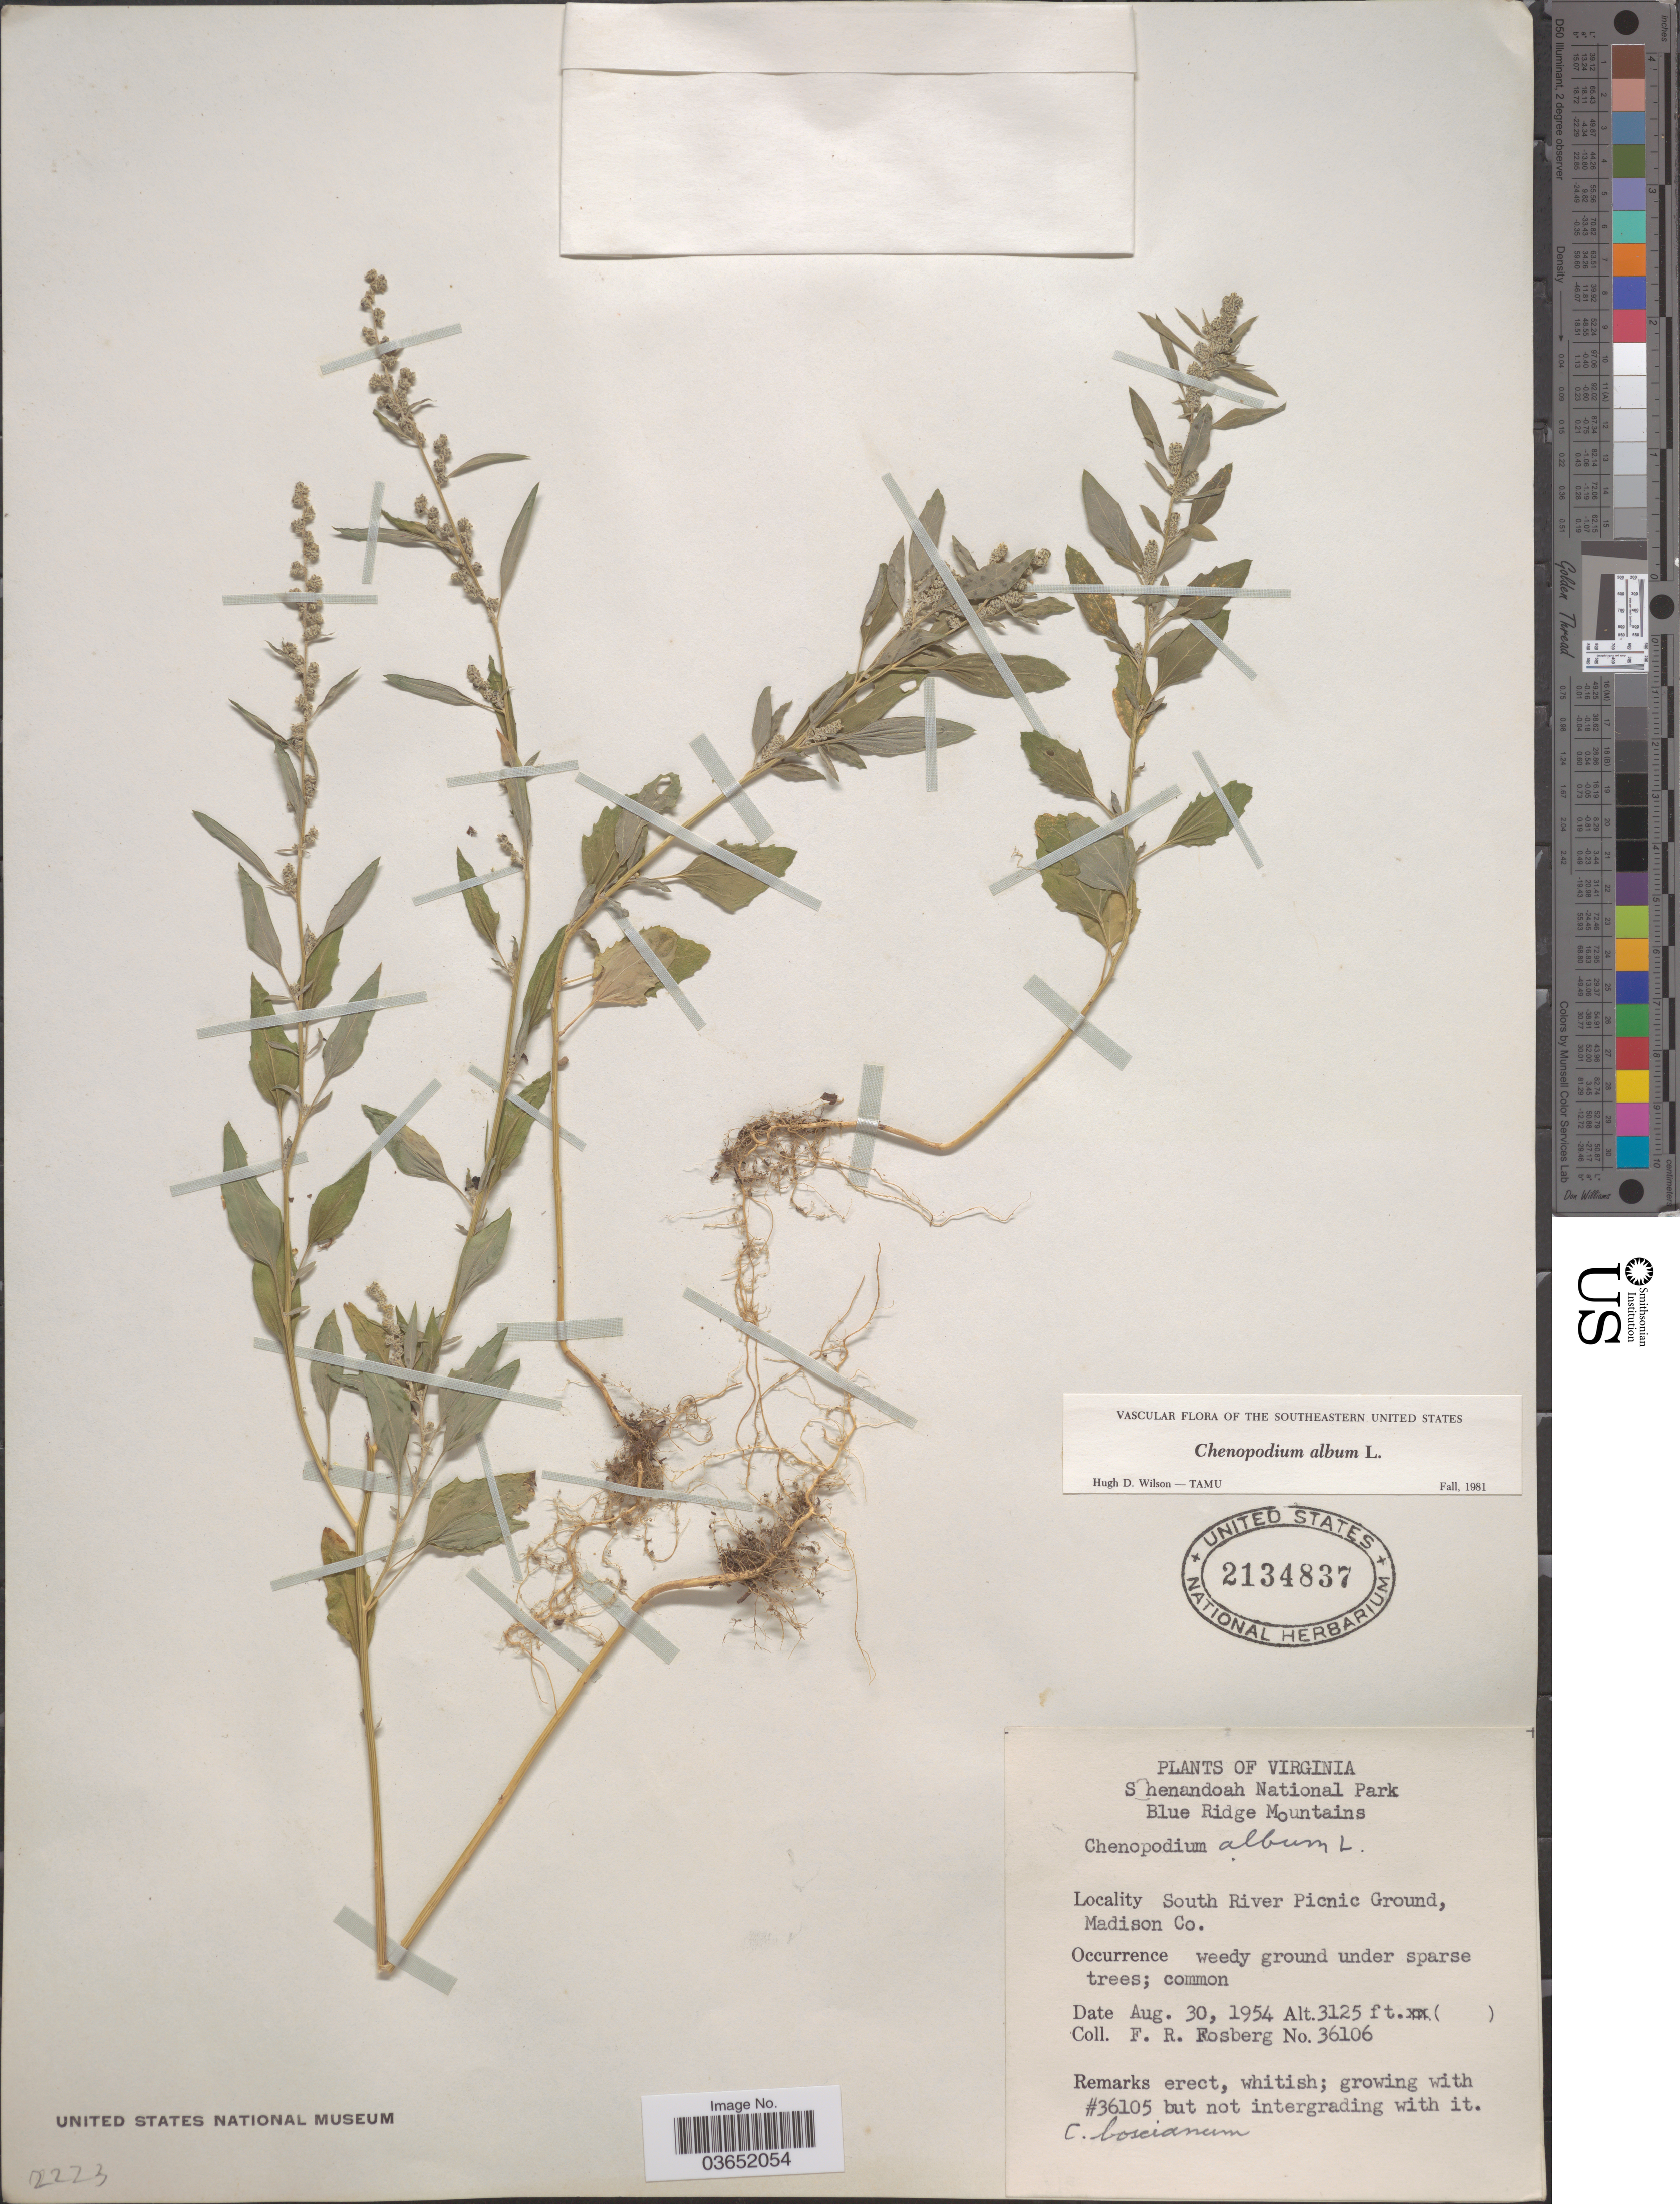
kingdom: Plantae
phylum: Tracheophyta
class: Magnoliopsida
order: Caryophyllales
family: Amaranthaceae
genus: Chenopodium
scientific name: Chenopodium album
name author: L.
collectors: F. R. Fosberg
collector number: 36106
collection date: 1954-08-30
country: United States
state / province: Virginia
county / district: Madison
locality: Shenandoah National Park. Blue Ridge Mountains. South River Picnic Ground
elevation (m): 952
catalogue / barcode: US 2134837